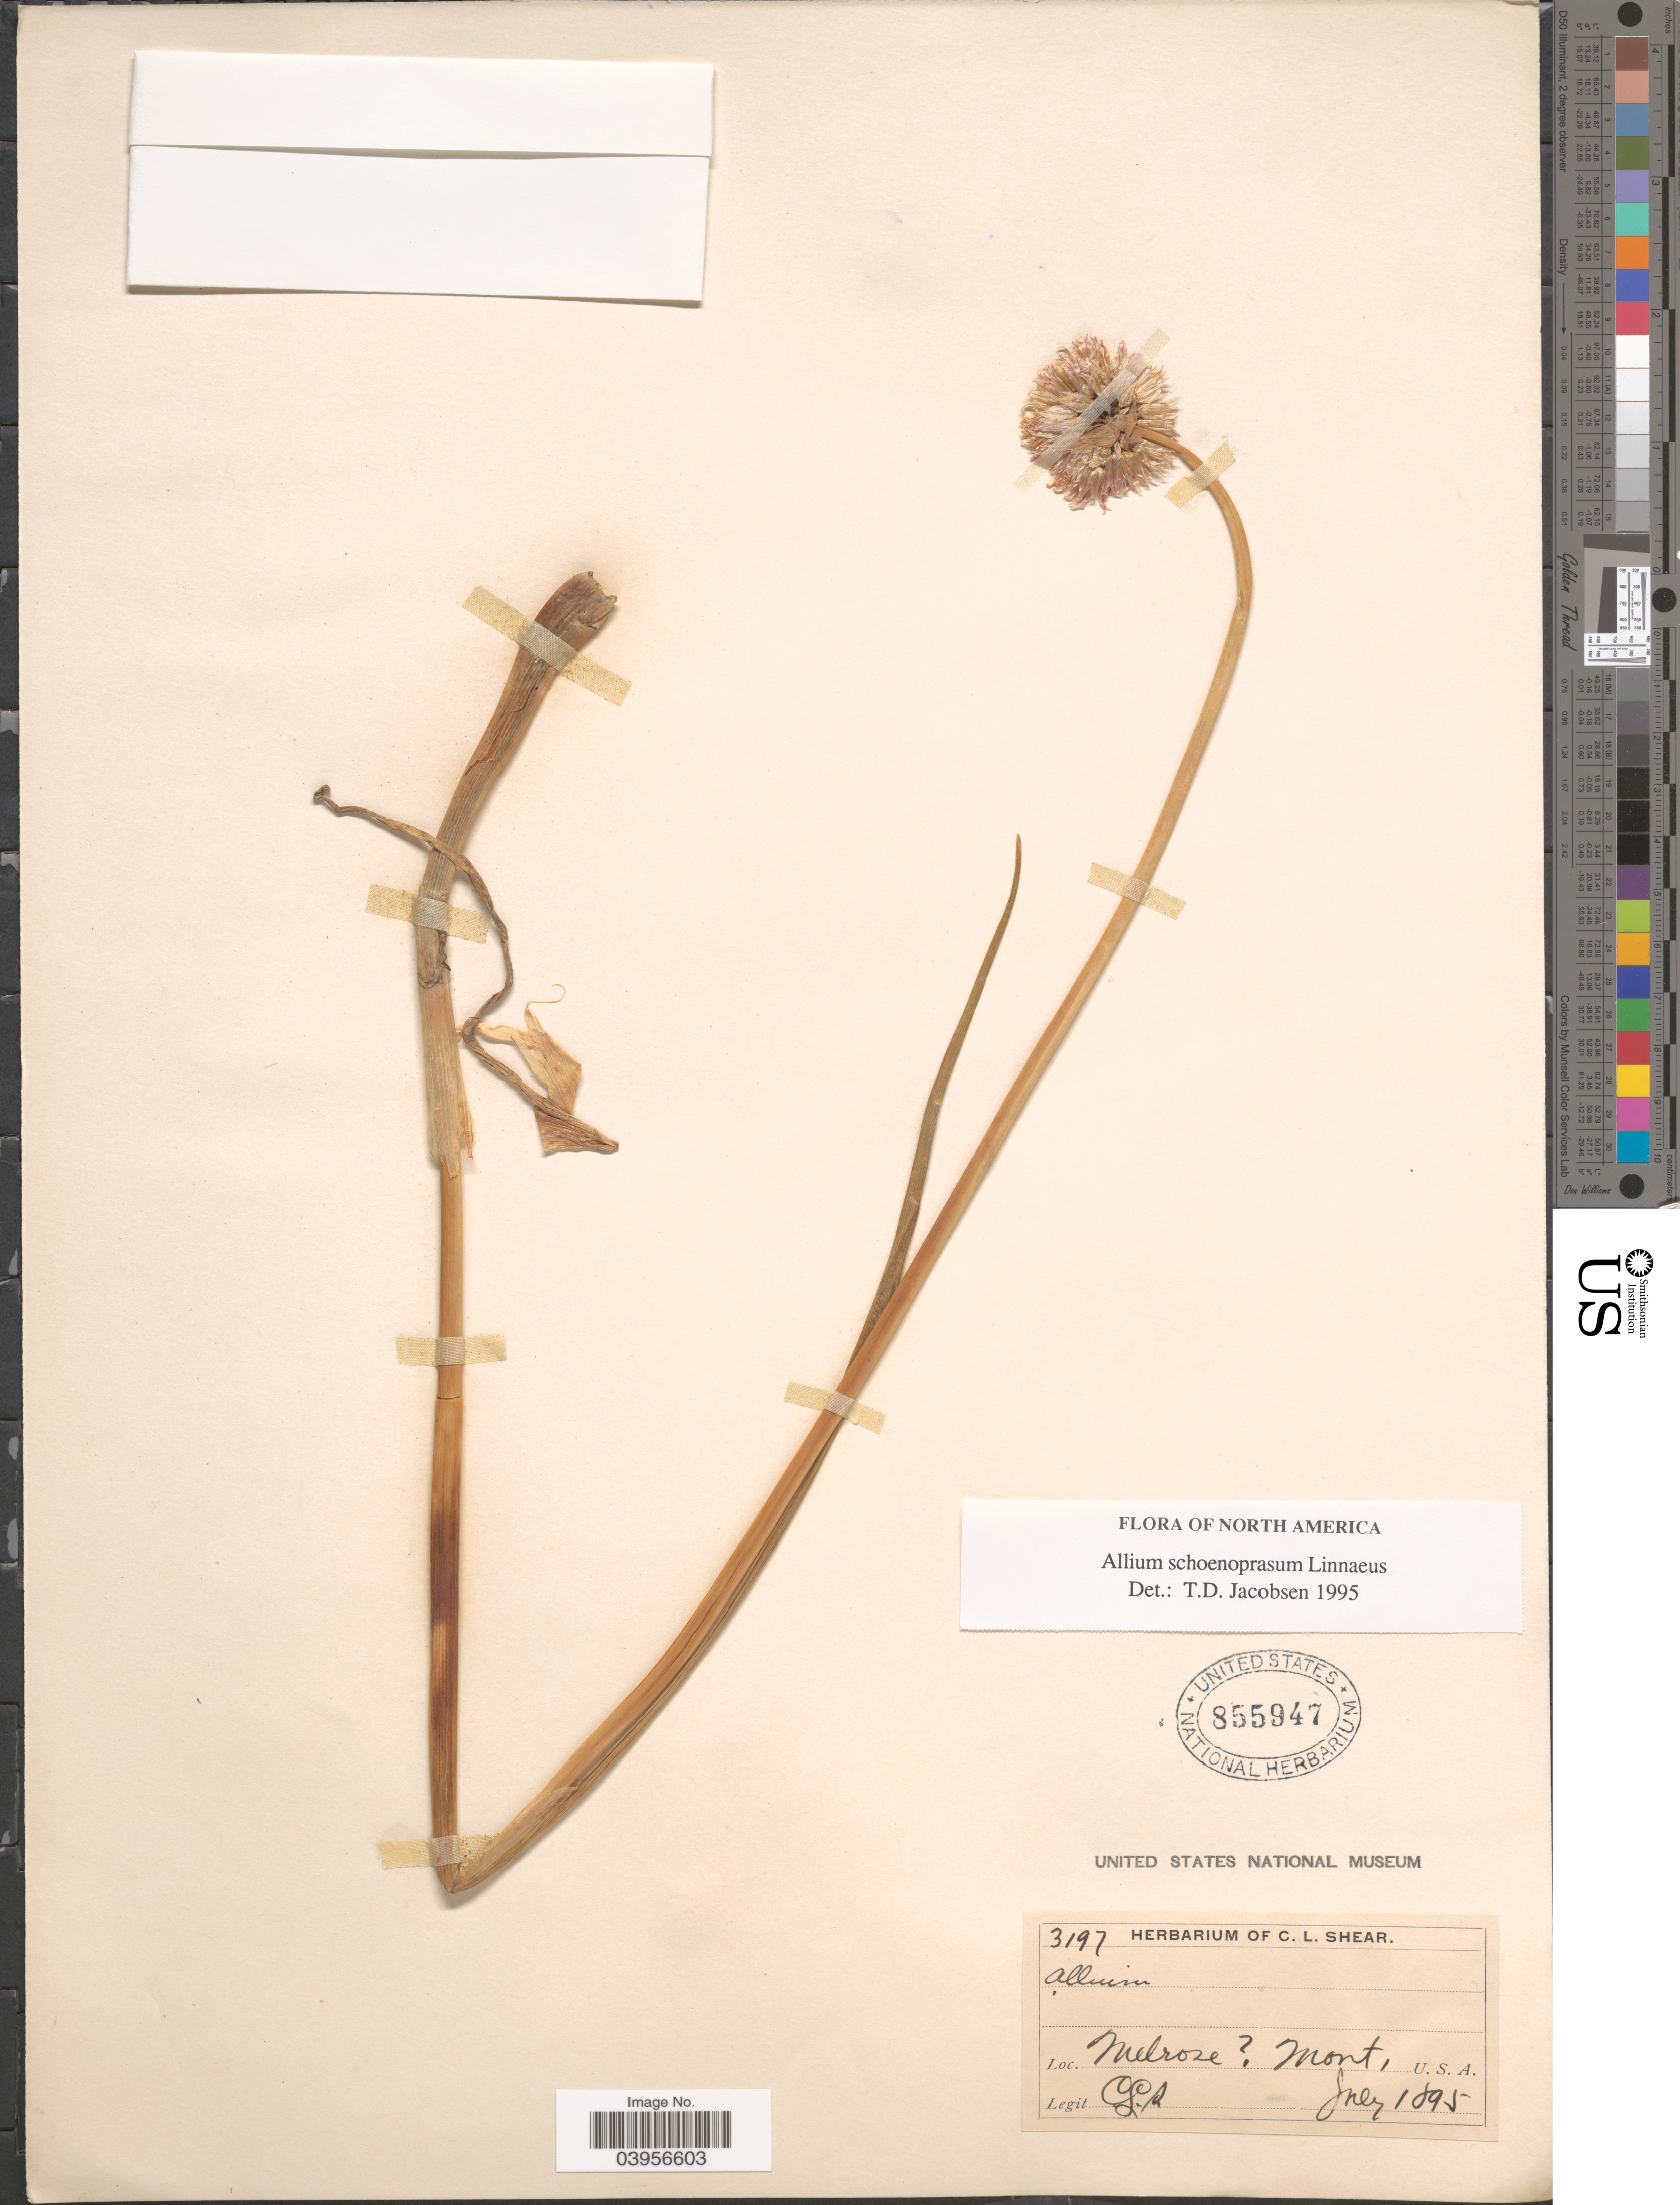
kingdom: Plantae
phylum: Tracheophyta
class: Liliopsida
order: Asparagales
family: Amaryllidaceae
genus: Allium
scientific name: Allium schoenoprasum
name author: L.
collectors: C. L. Shear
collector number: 3197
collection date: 1895-07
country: United States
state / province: Montana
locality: Melrose [unsure placement]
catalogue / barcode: US 855947